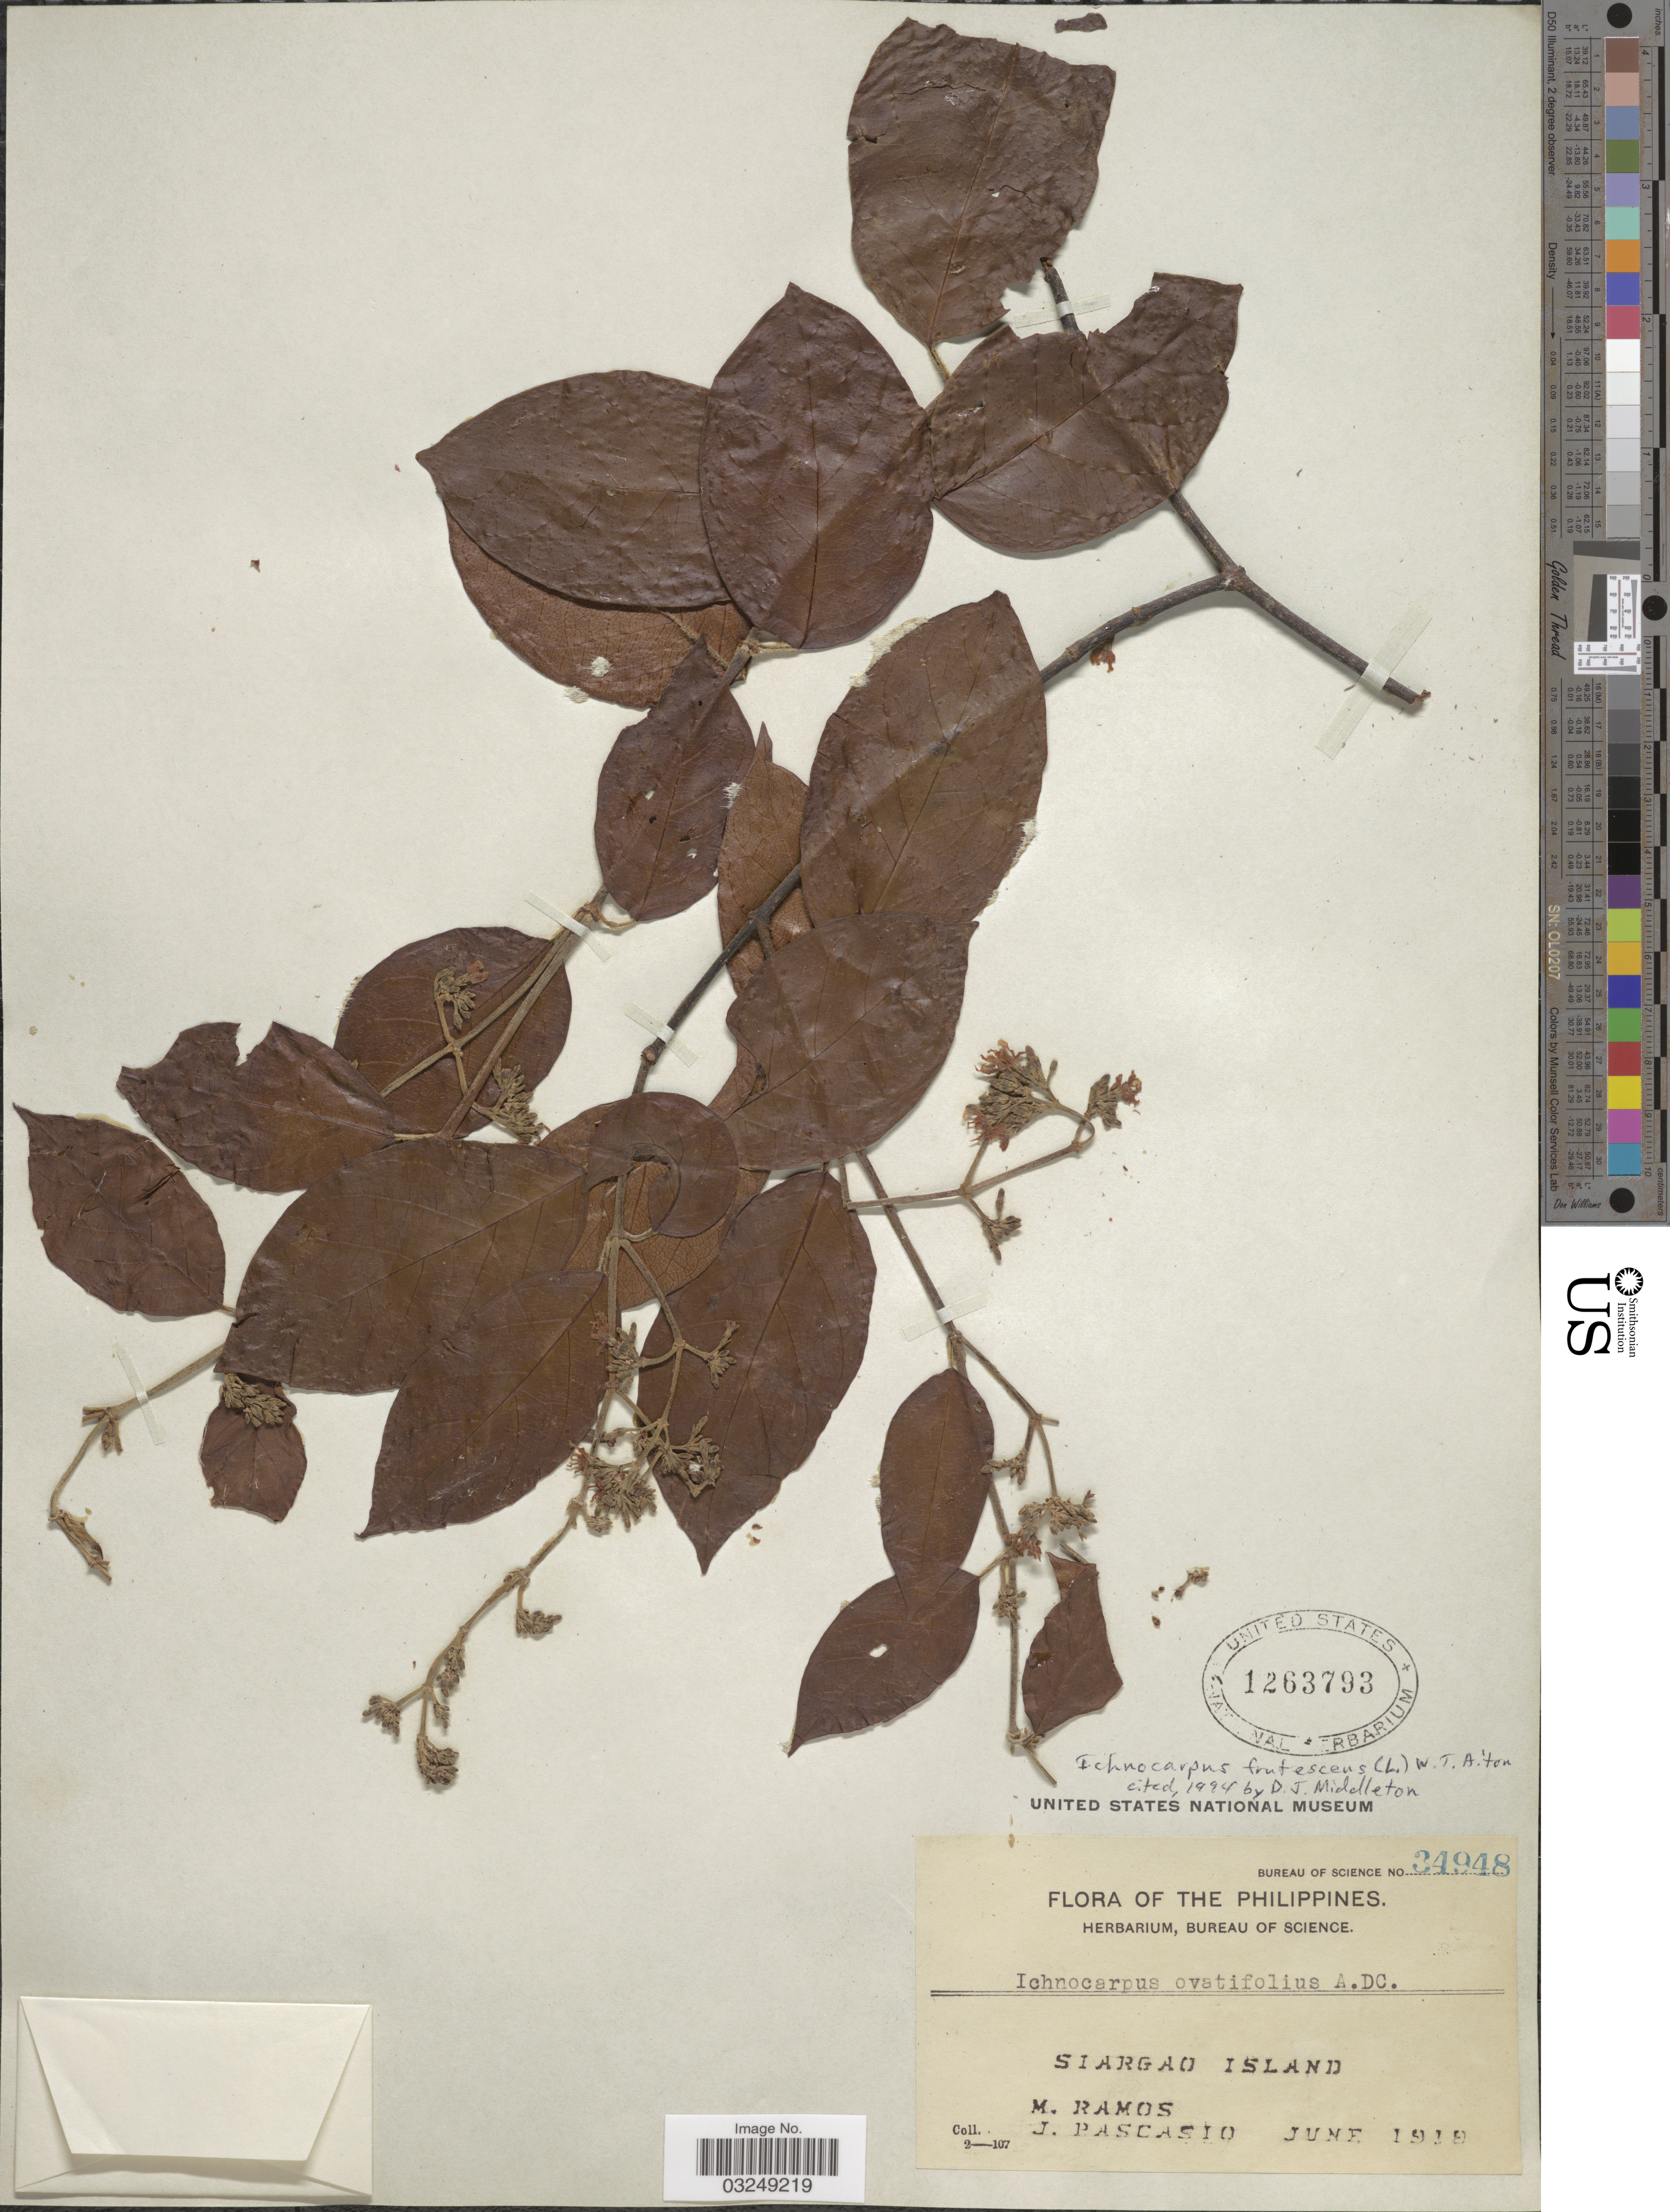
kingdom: Plantae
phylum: Tracheophyta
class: Magnoliopsida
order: Gentianales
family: Apocynaceae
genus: Ichnocarpus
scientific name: Ichnocarpus frutescens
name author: (L.) W.T. Aiton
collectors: M. Ramos & J. Pascasio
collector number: Bureau of Science 34948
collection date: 1919-06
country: Philippines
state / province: Caraga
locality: Siartgao Island.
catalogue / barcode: US 1263793